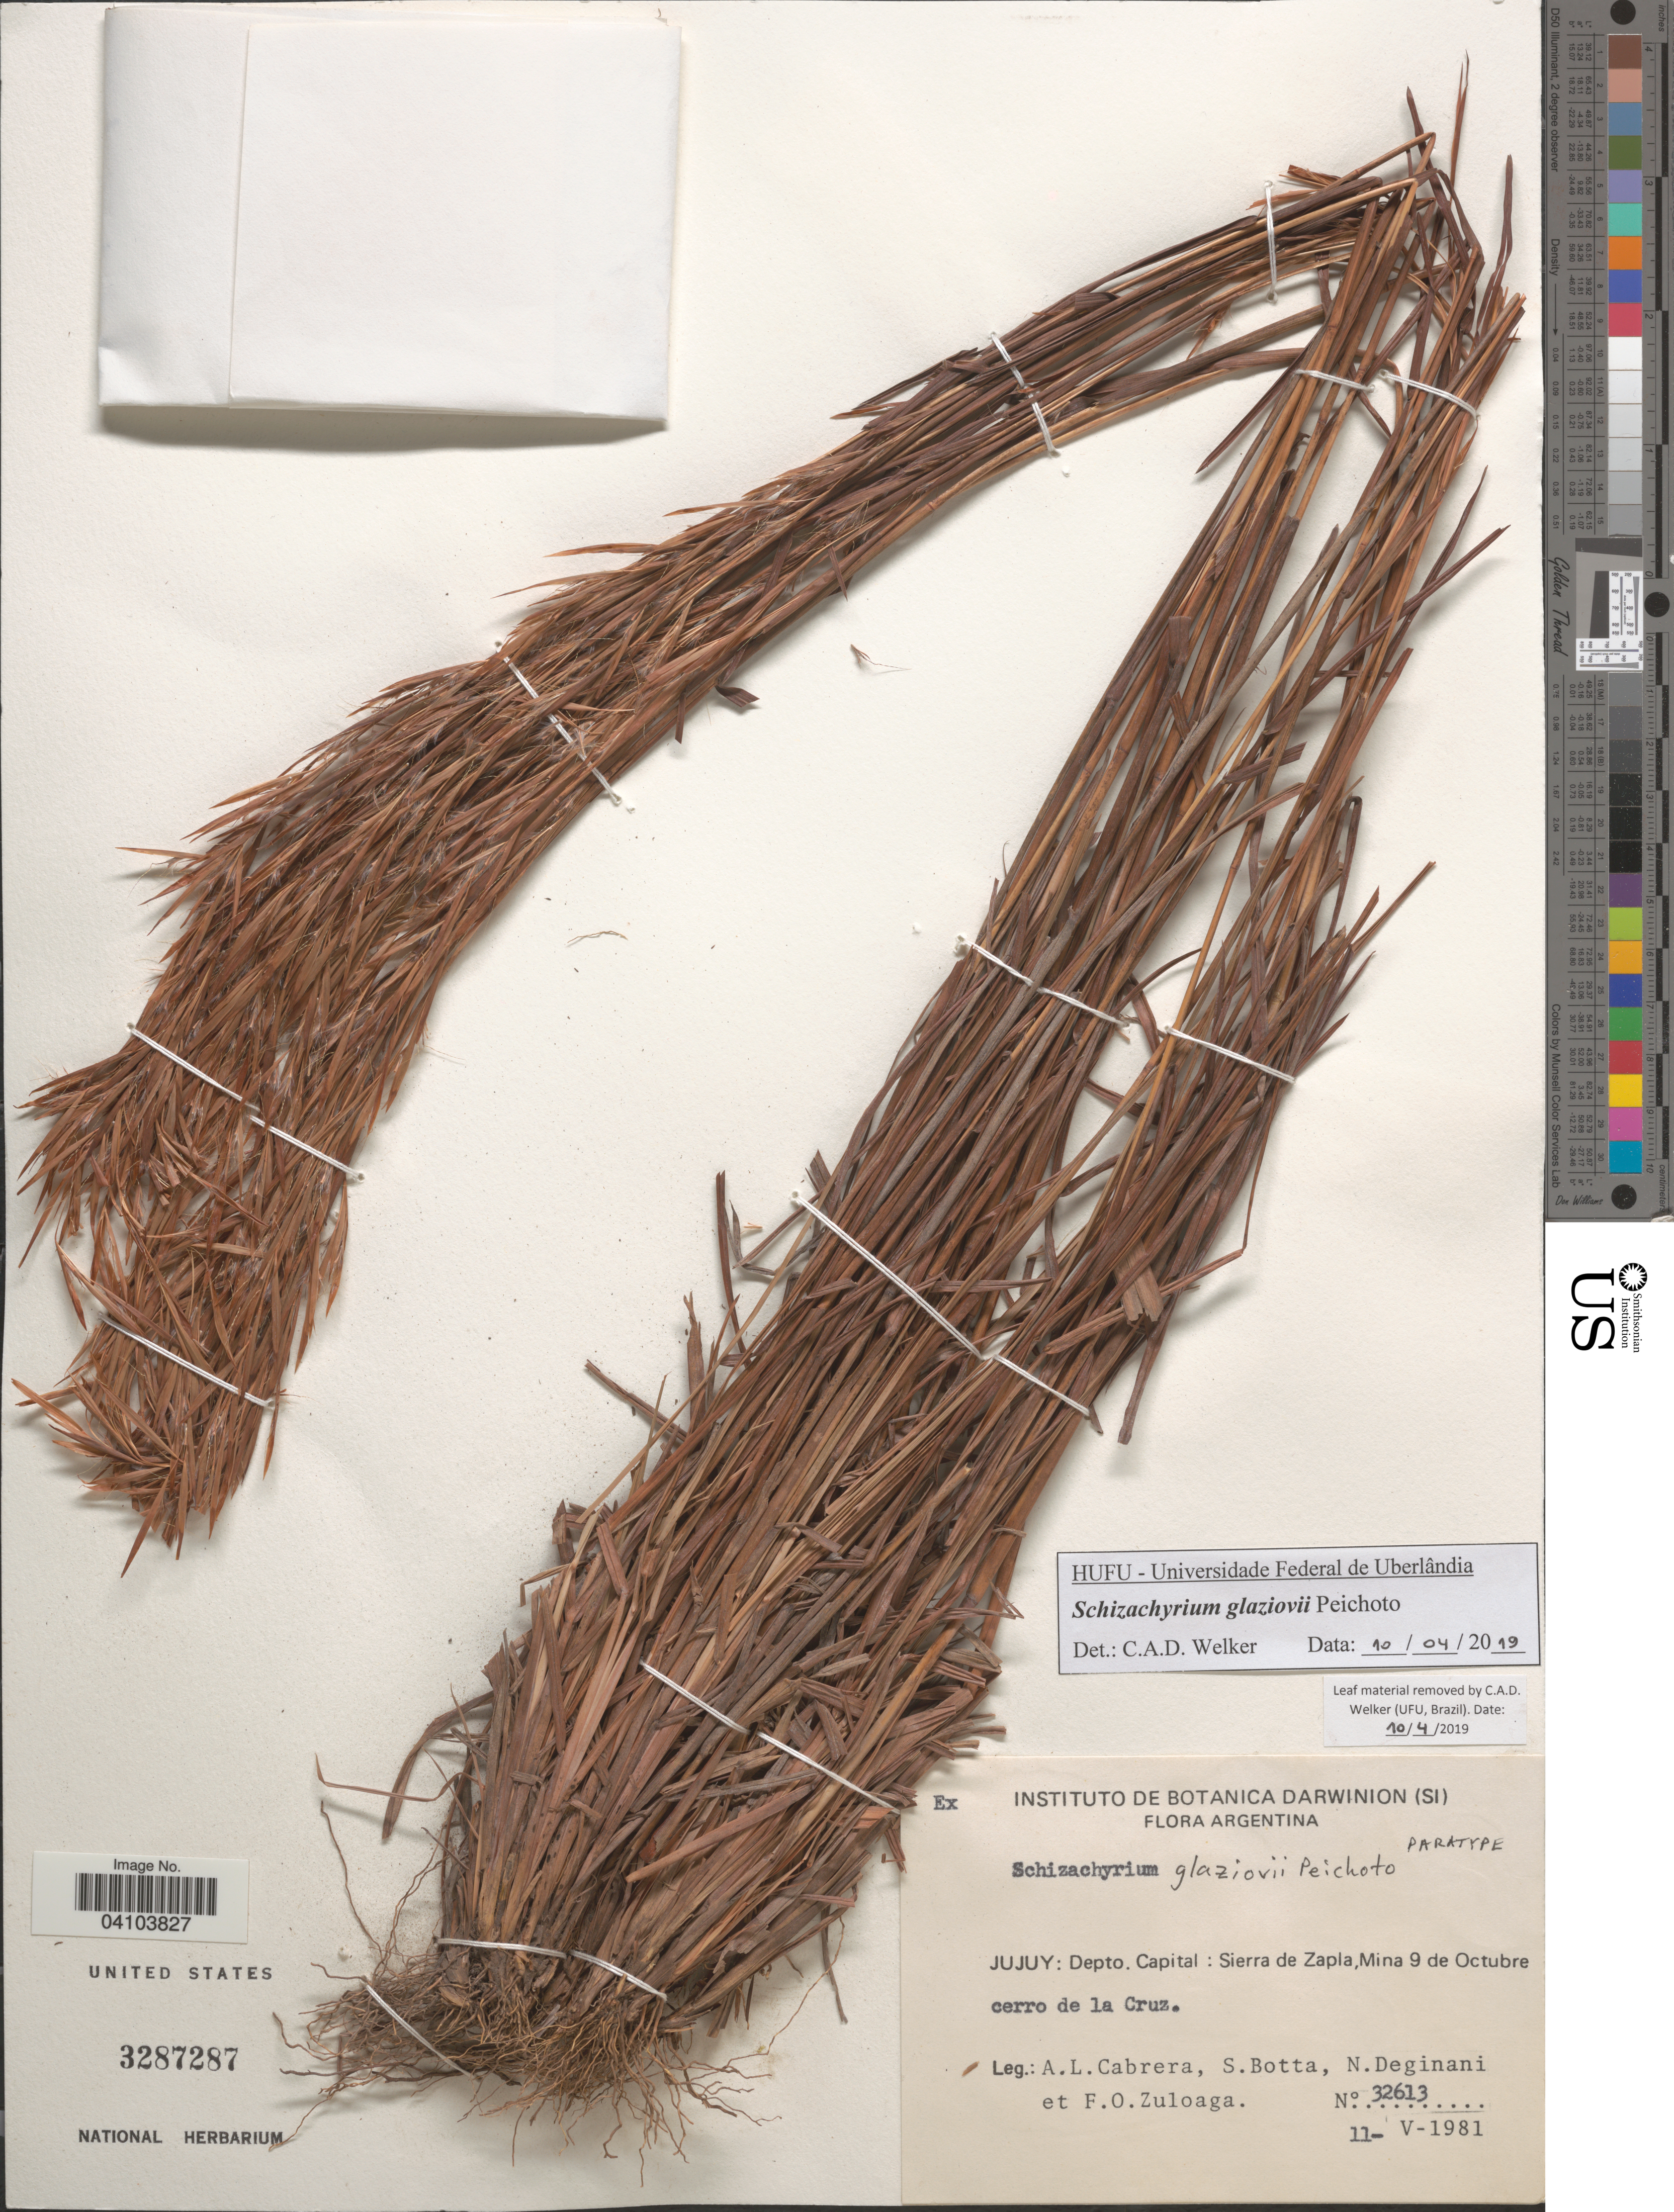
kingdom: Plantae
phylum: Tracheophyta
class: Liliopsida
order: Poales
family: Poaceae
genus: Schizachyrium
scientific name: Schizachyrium glaziovii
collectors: A. L. Cabrera, S. Botta, N. Deginani & F. O. Zuloaga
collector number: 32613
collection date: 1981-05-11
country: Argentina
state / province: Jujuy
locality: Depto. Capital: Sierra de Zapla, Mina 9 de Octubre cerro de la Cruz.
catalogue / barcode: US 3287287